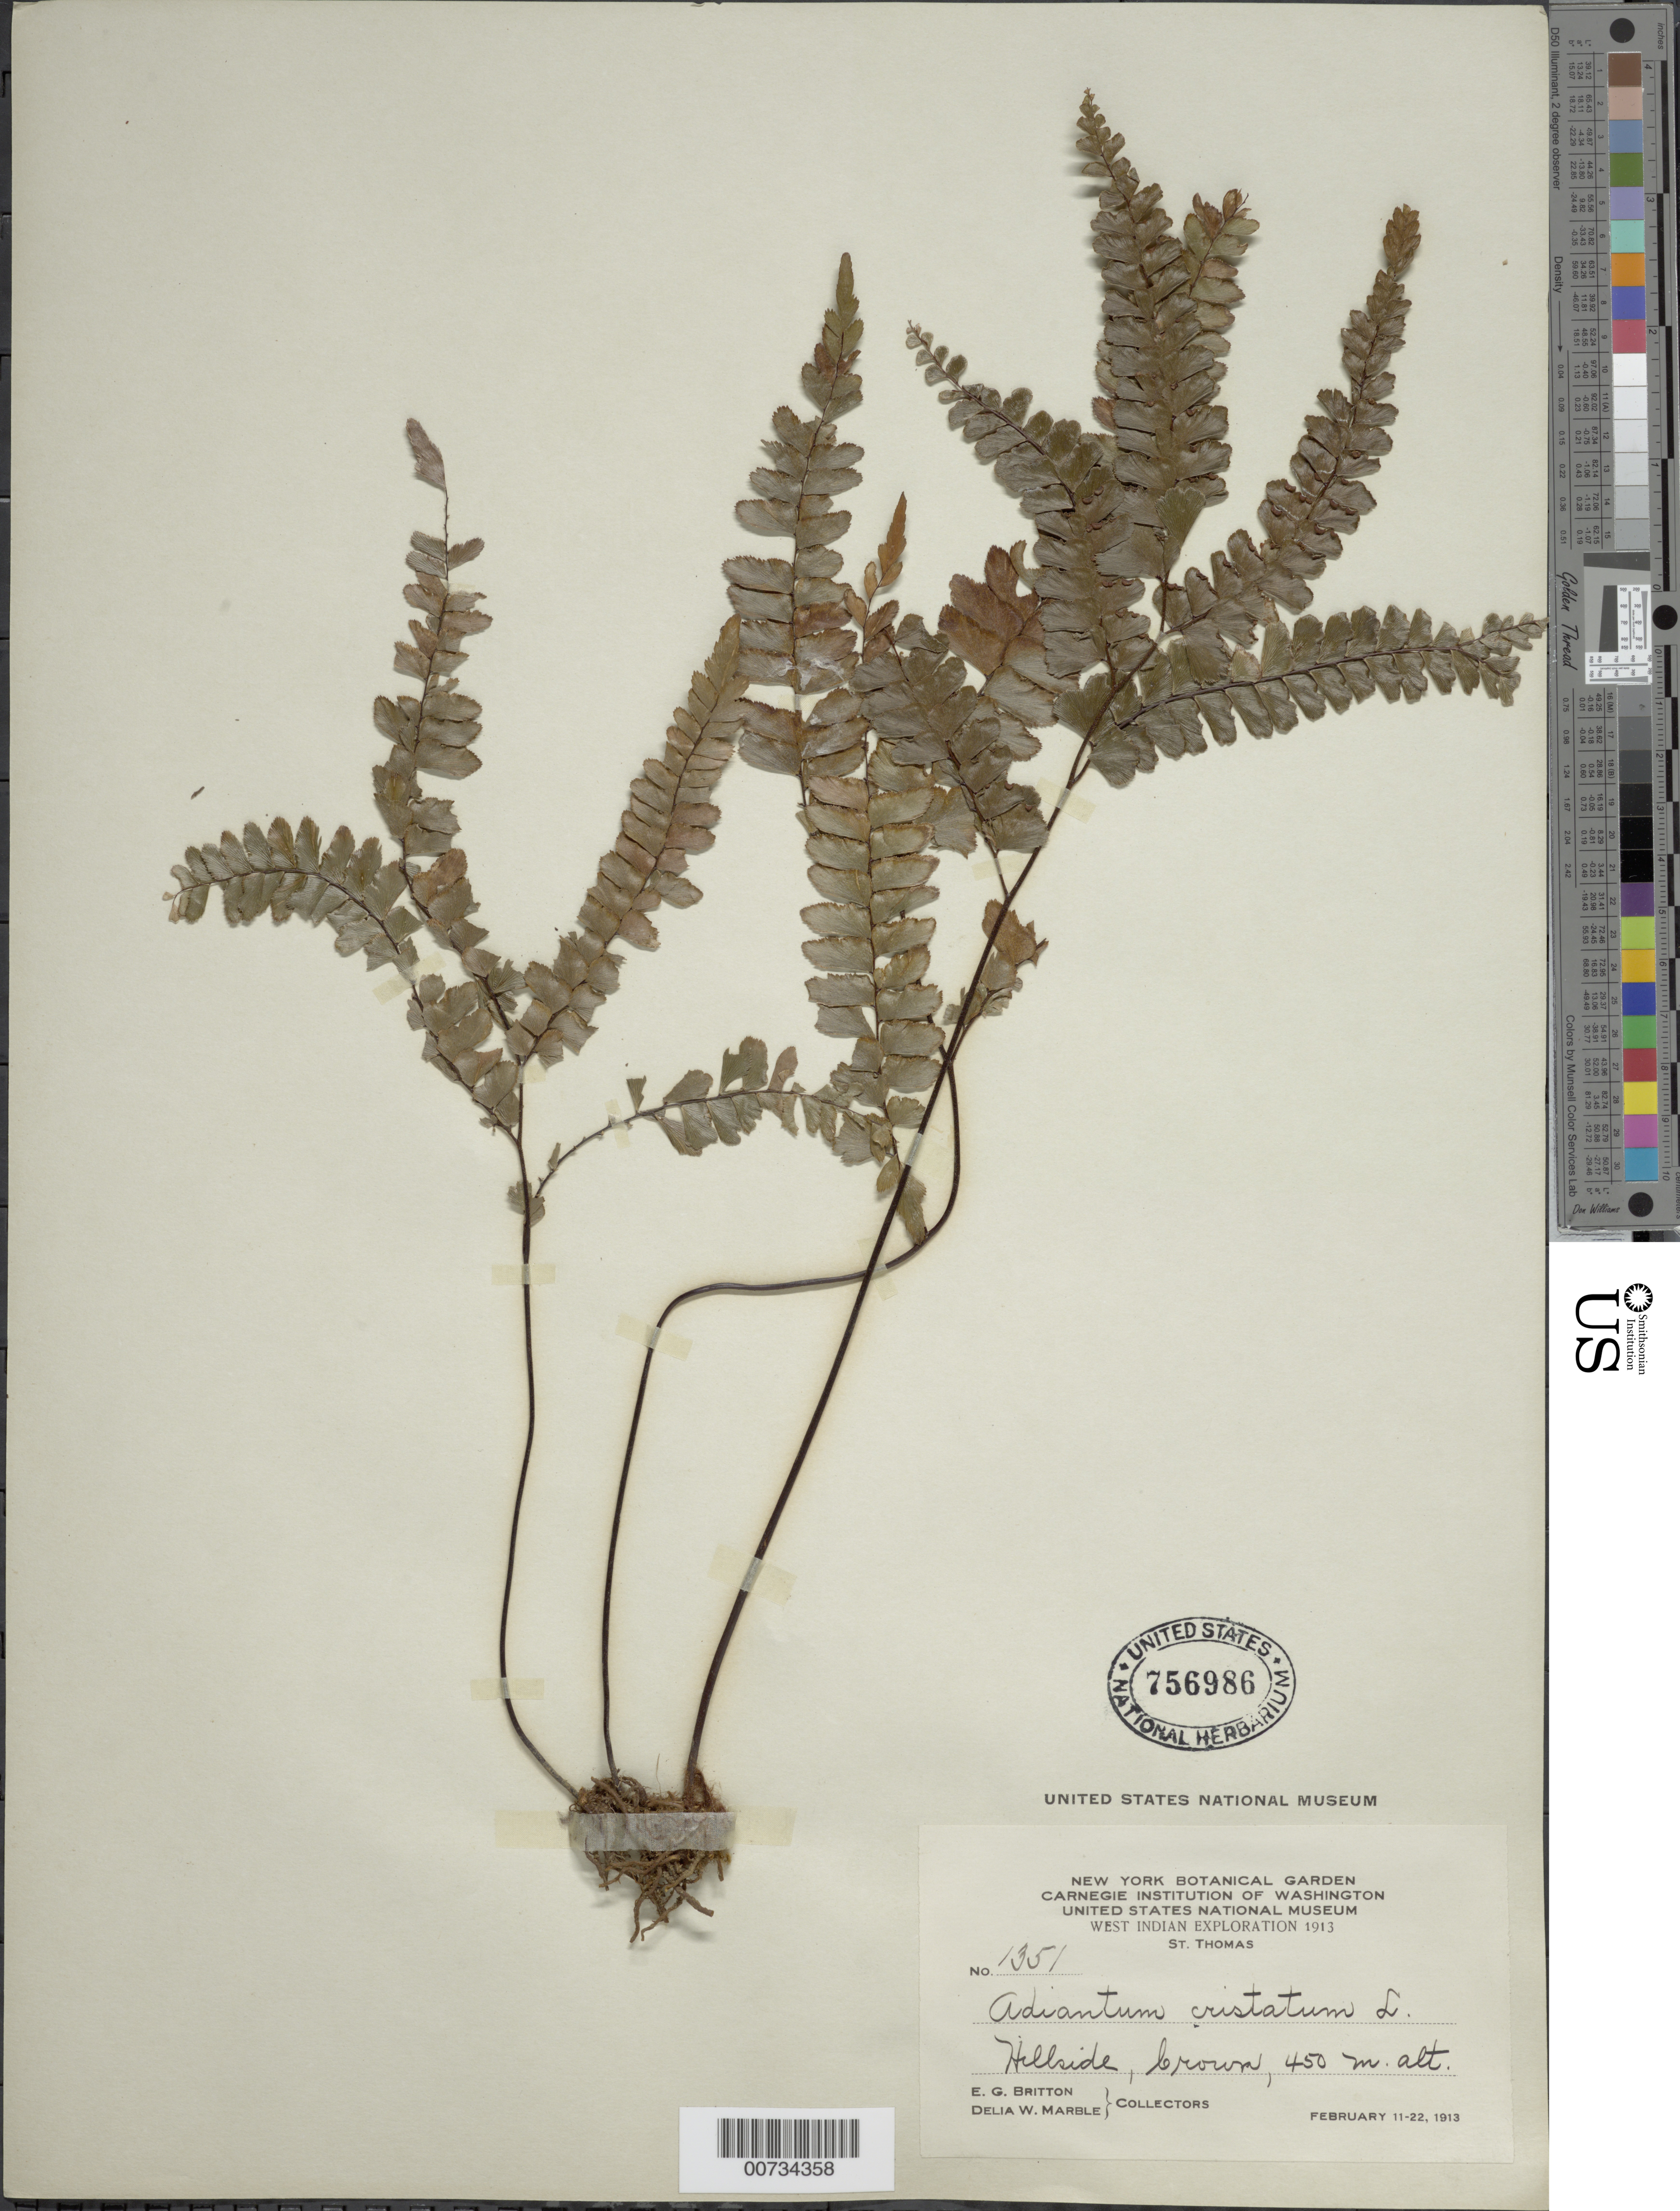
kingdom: Plantae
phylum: Tracheophyta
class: Polypodiopsida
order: Polypodiales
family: Pteridaceae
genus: Adiantum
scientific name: Adiantum pyramidale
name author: (L.) Willd.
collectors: E. G. Britton & D. W. Marble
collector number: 1351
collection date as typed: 11 Feb 1913 to 22 Feb 1913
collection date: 1913-02-11/1913-02-22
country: U.S. Virgin Islands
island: St. Thomas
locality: St. Thomas, Crown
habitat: Hillside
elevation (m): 450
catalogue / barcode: US 756986